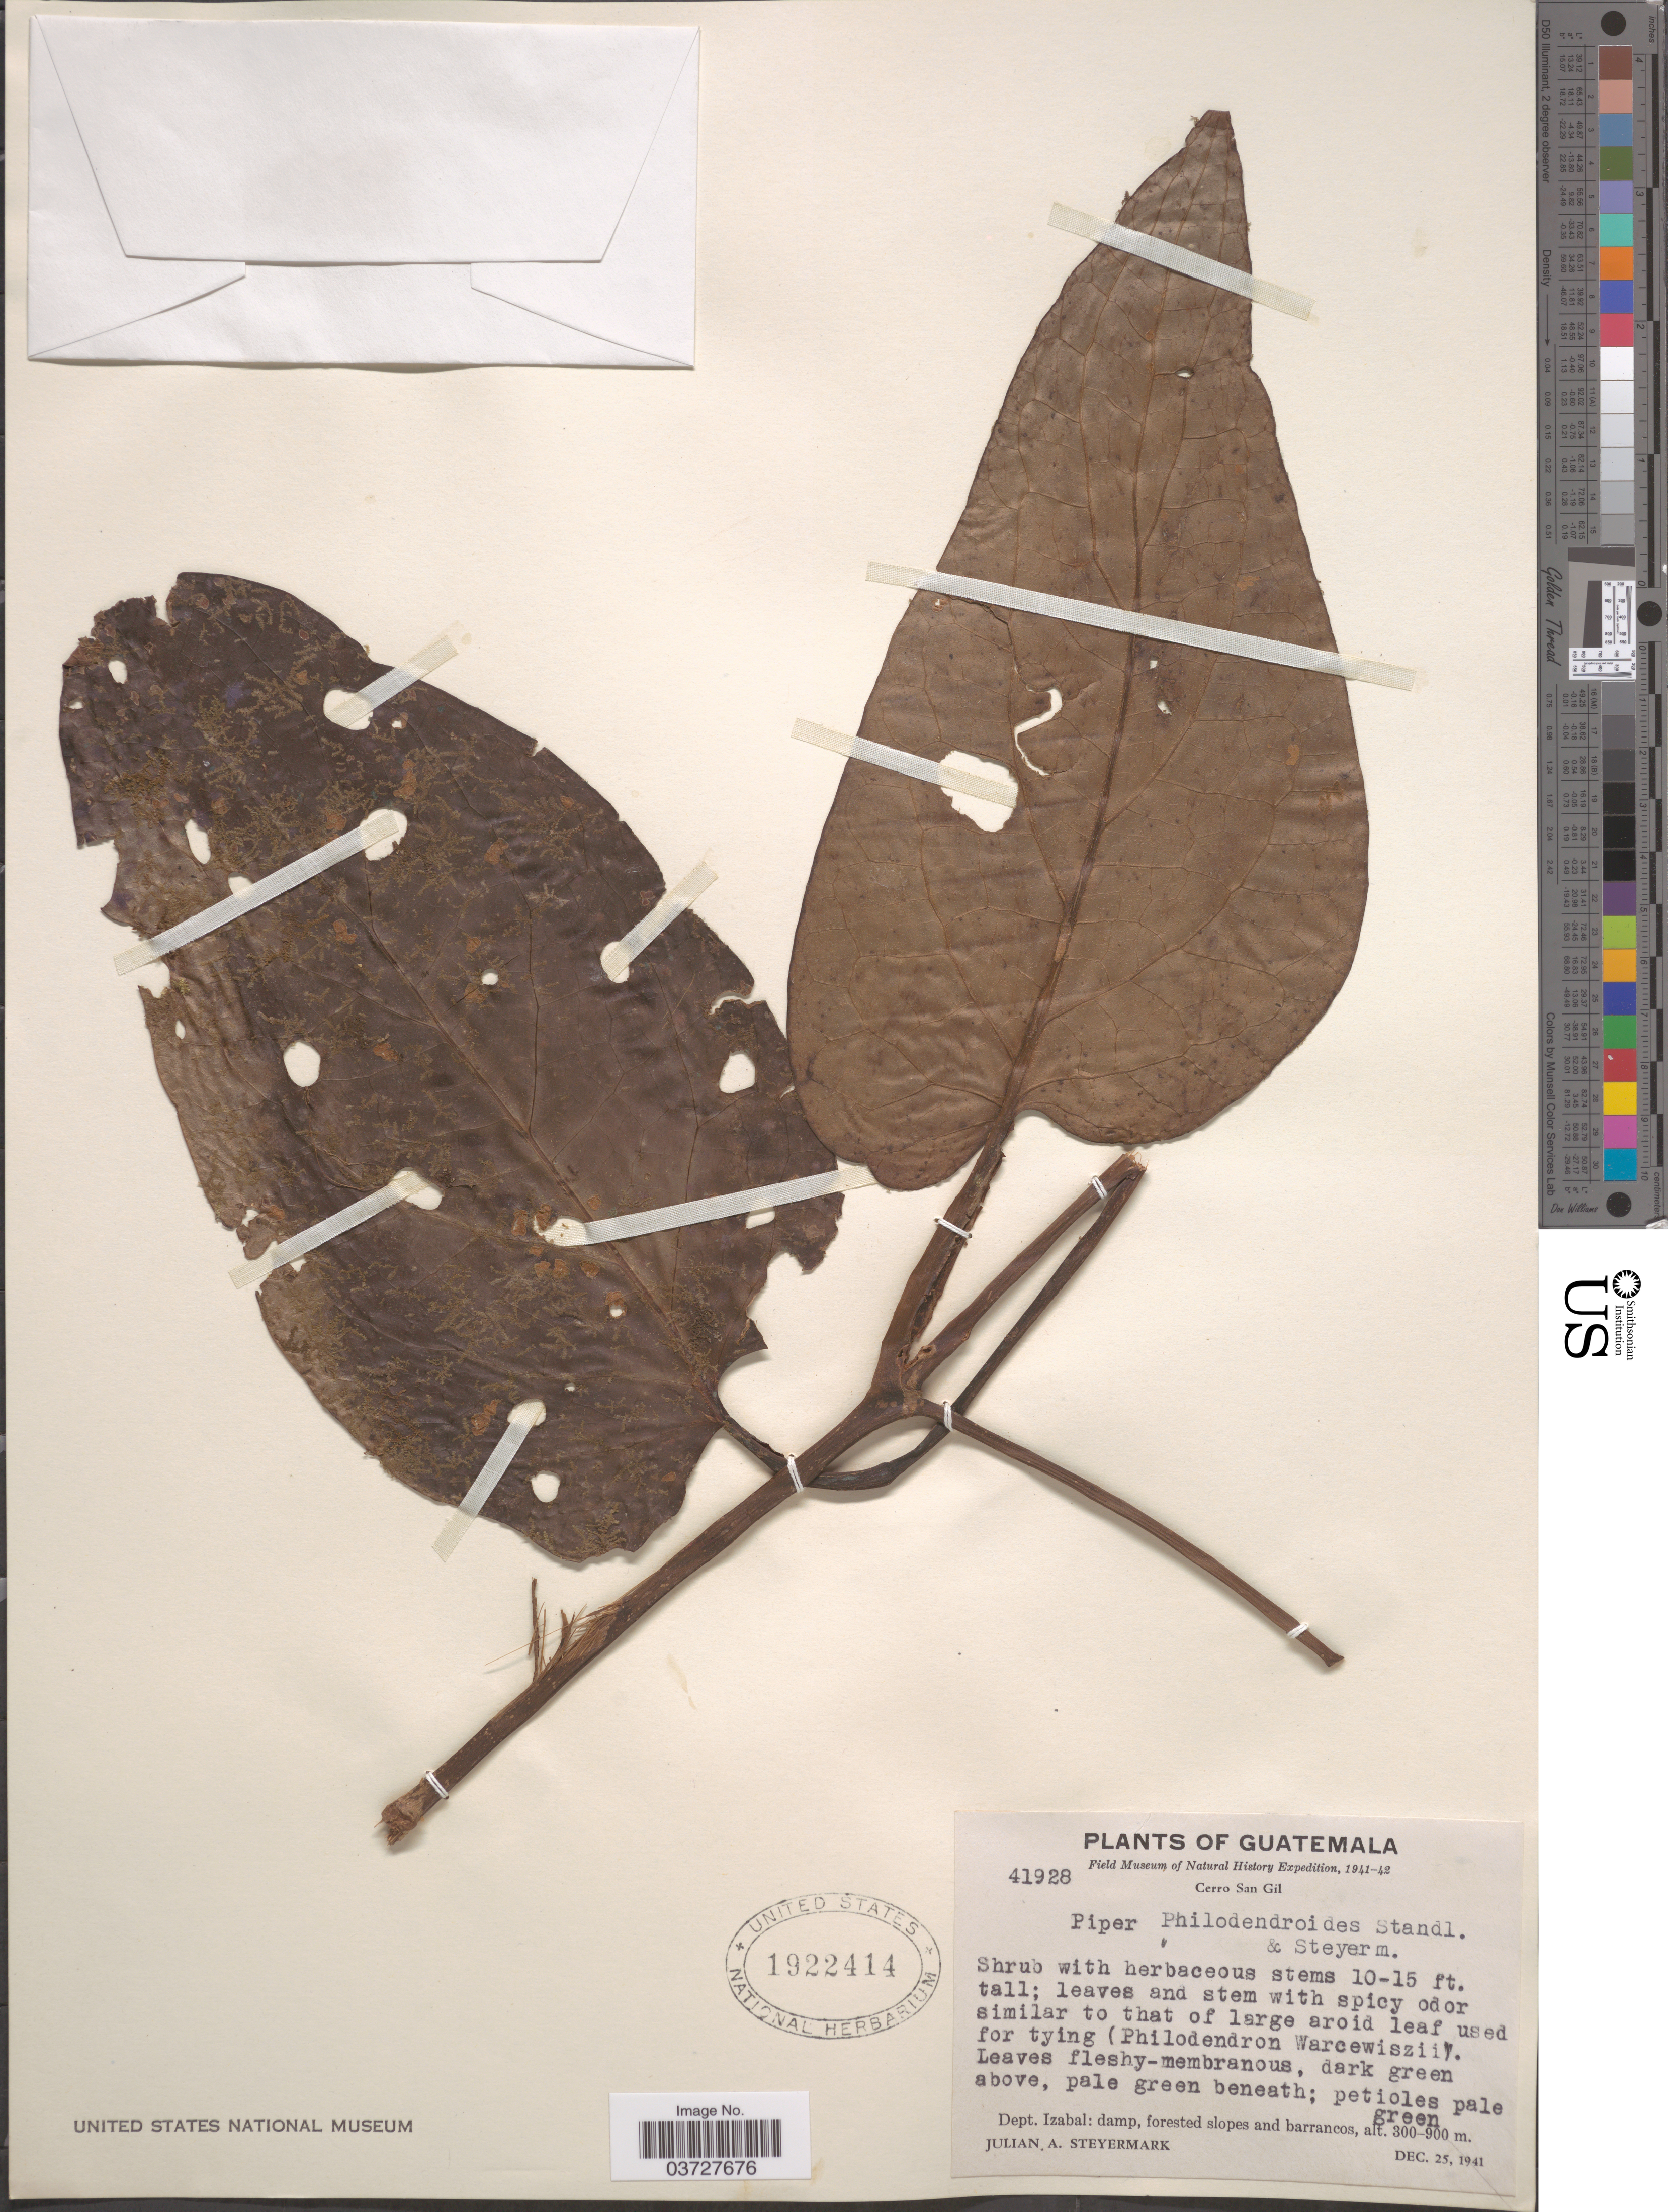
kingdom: Plantae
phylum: Tracheophyta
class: Magnoliopsida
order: Piperales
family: Piperaceae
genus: Piper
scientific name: Piper philodendroides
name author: Standl. & Steyerm.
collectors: J. Steyermark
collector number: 41928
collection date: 1941-12-25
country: Guatemala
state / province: Izabal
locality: Dept. Izabal: damp forest slopes and barrancos.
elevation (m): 300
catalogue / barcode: US 1922414